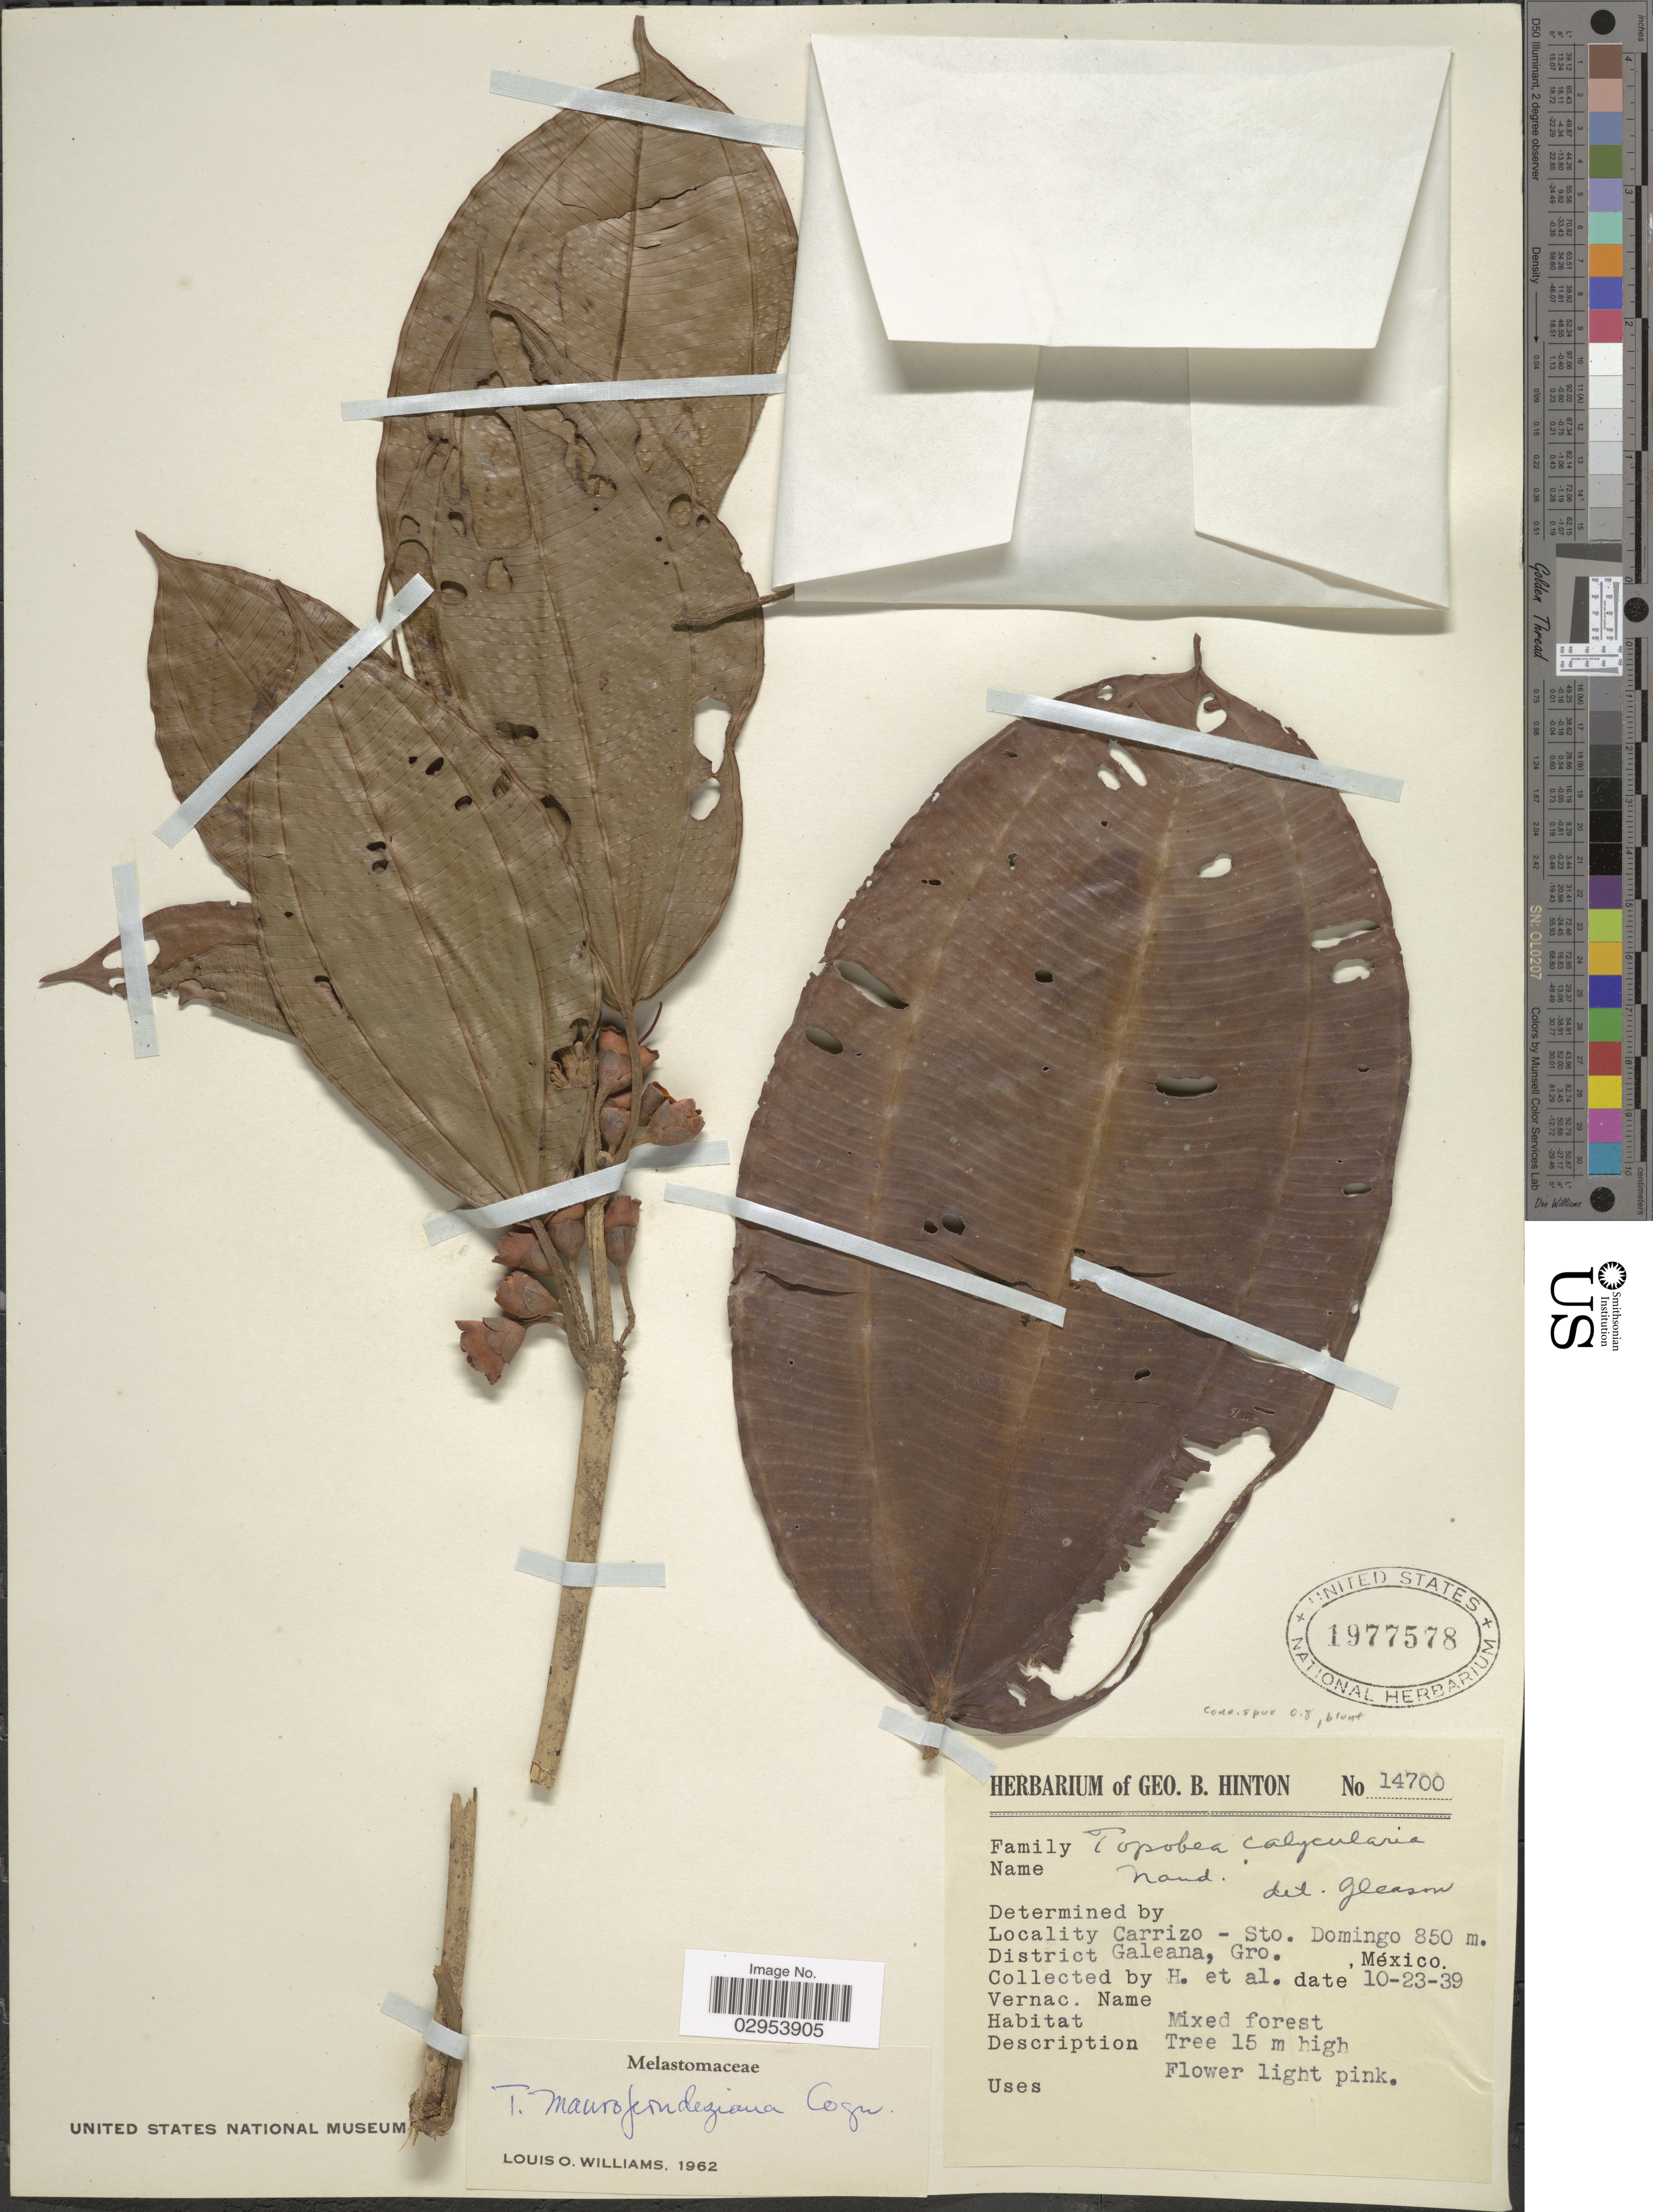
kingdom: Plantae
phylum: Tracheophyta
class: Magnoliopsida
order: Myrtales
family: Melastomataceae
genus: Topobea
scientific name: Topobea maurofernandeziana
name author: Cogn.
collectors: G. B. Hinton & et al.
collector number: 14700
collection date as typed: Transcribed d/m/y: 23/10/39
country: Mexico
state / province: Guerrero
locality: Carrizo - Sto. Domingo, District Galeana, Gro.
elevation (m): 850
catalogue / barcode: US 1977578